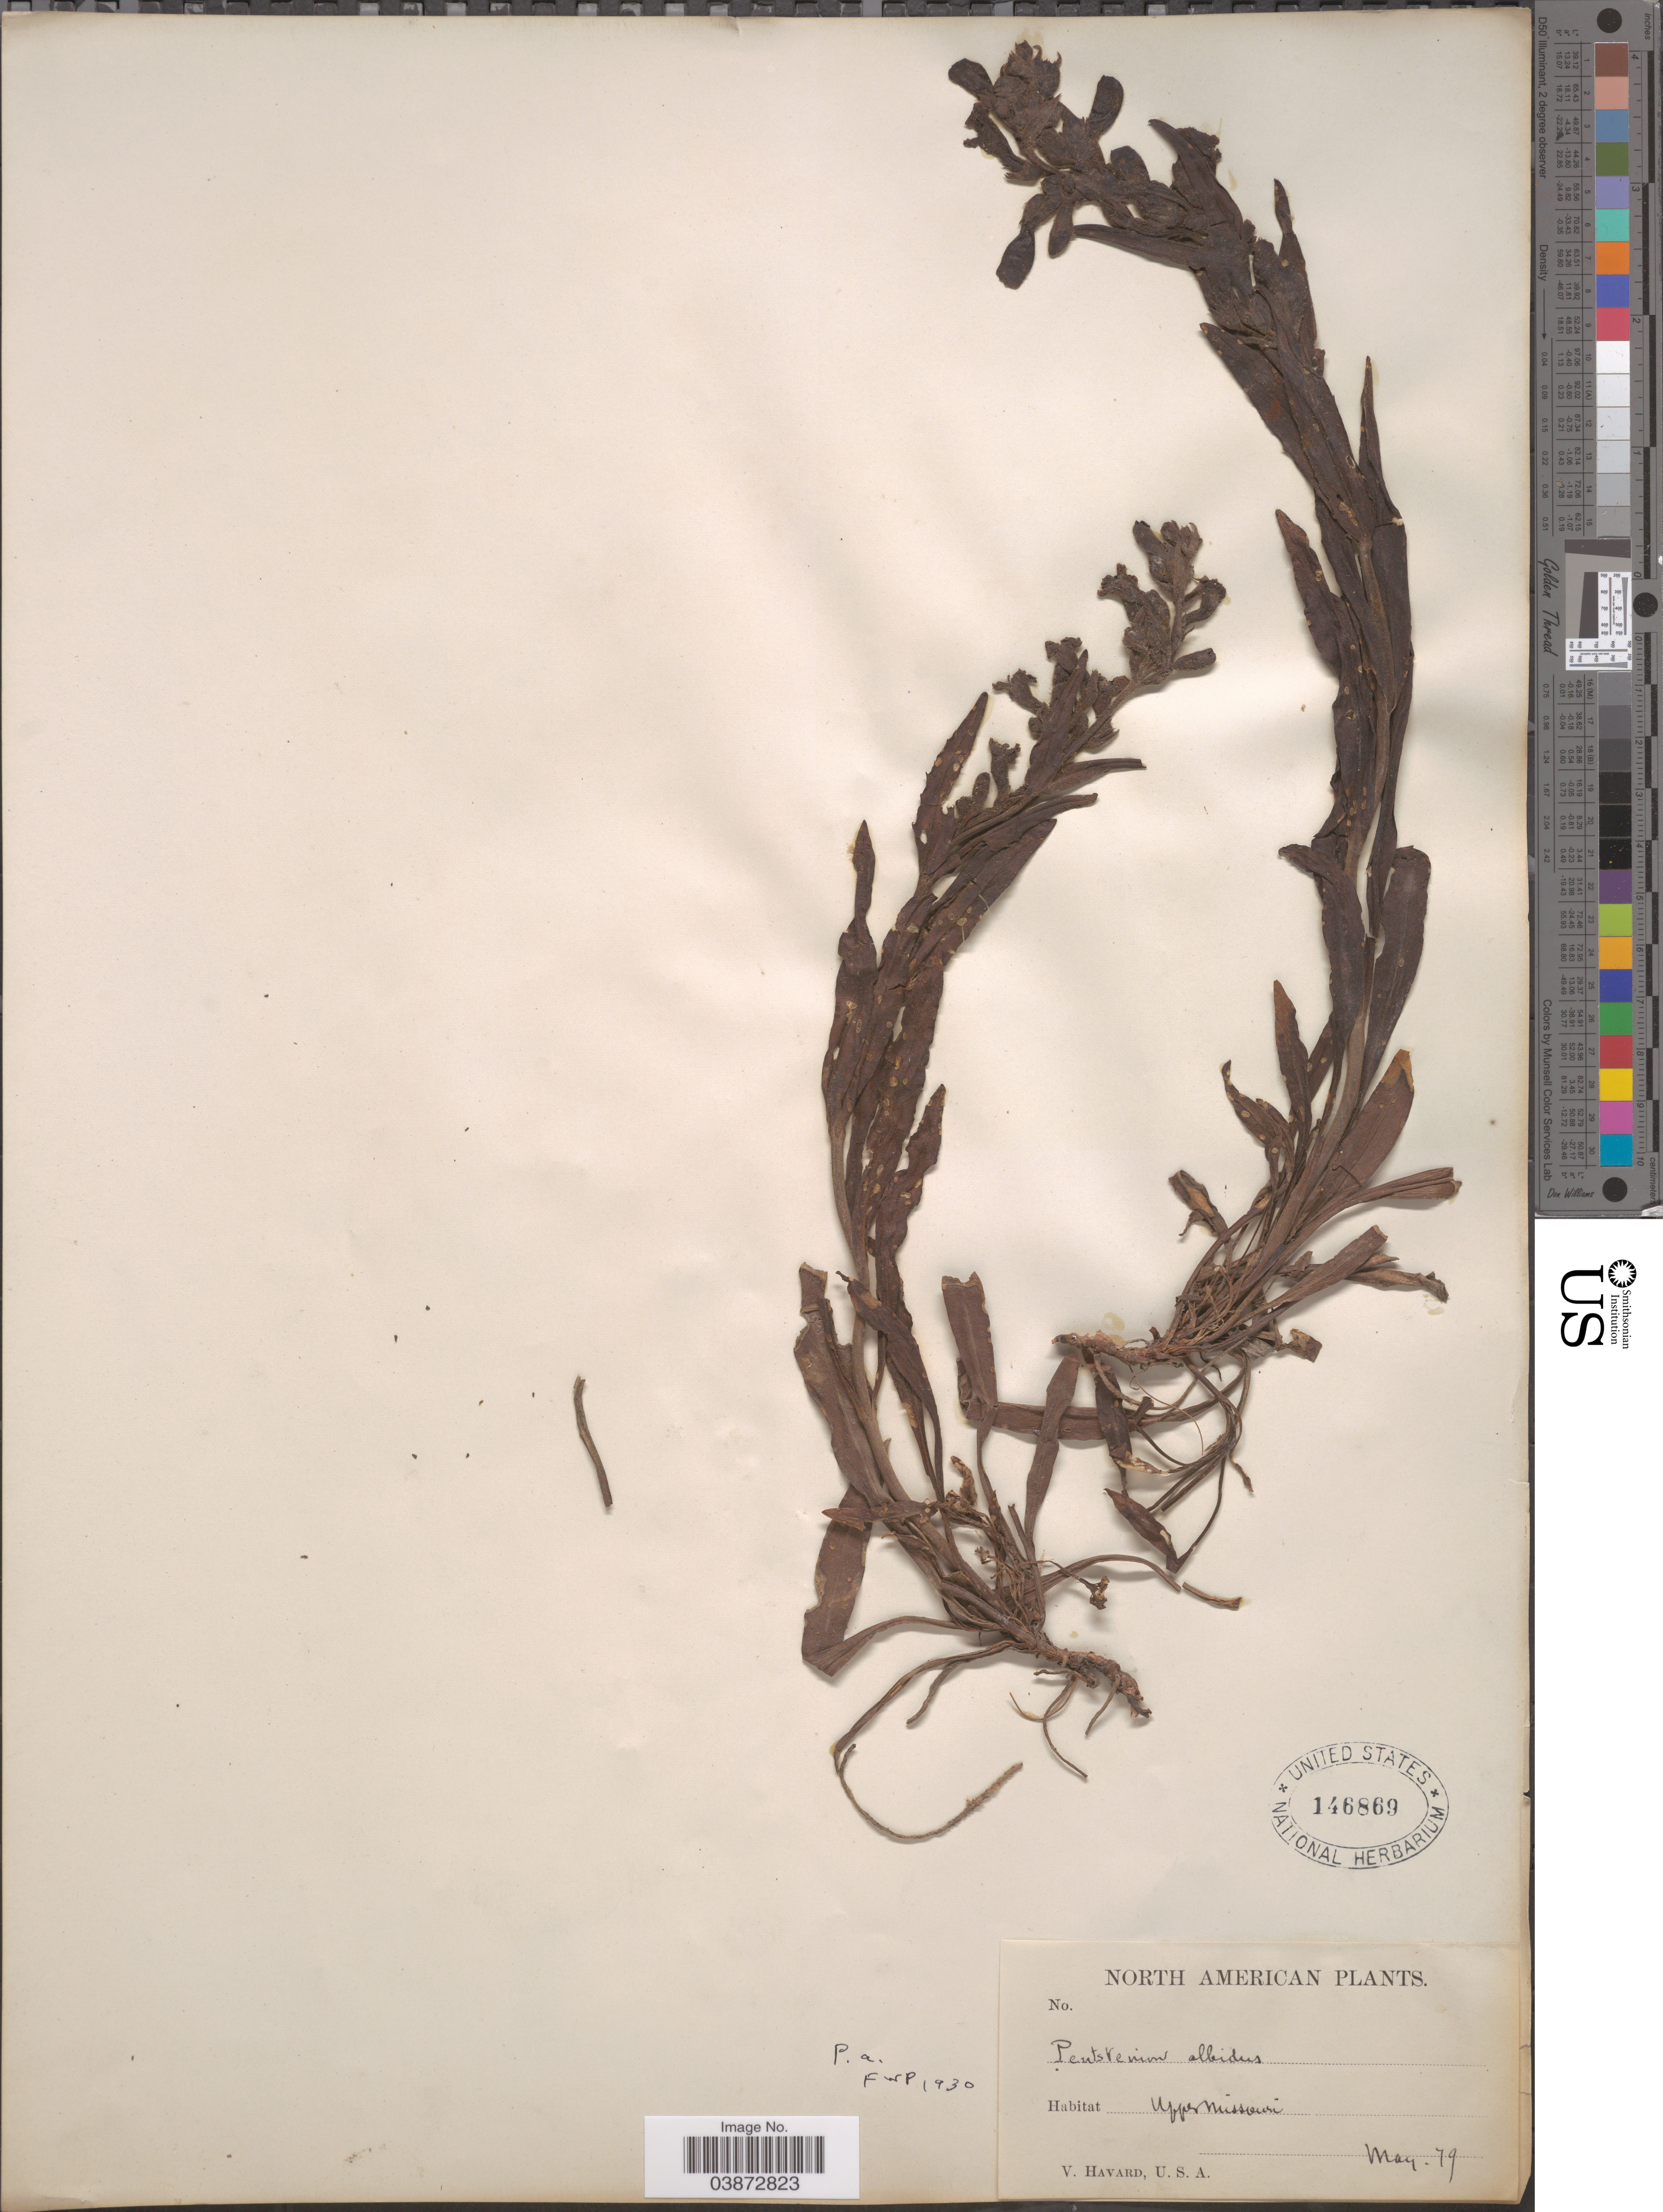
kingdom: Plantae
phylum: Tracheophyta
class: Magnoliopsida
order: Lamiales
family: Plantaginaceae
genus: Penstemon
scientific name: Penstemon albidus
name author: Nutt.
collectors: V. Havard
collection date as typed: Transcribed d/m/y: /5/79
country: United States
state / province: Missouri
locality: Upper Missouri.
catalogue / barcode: US 146869